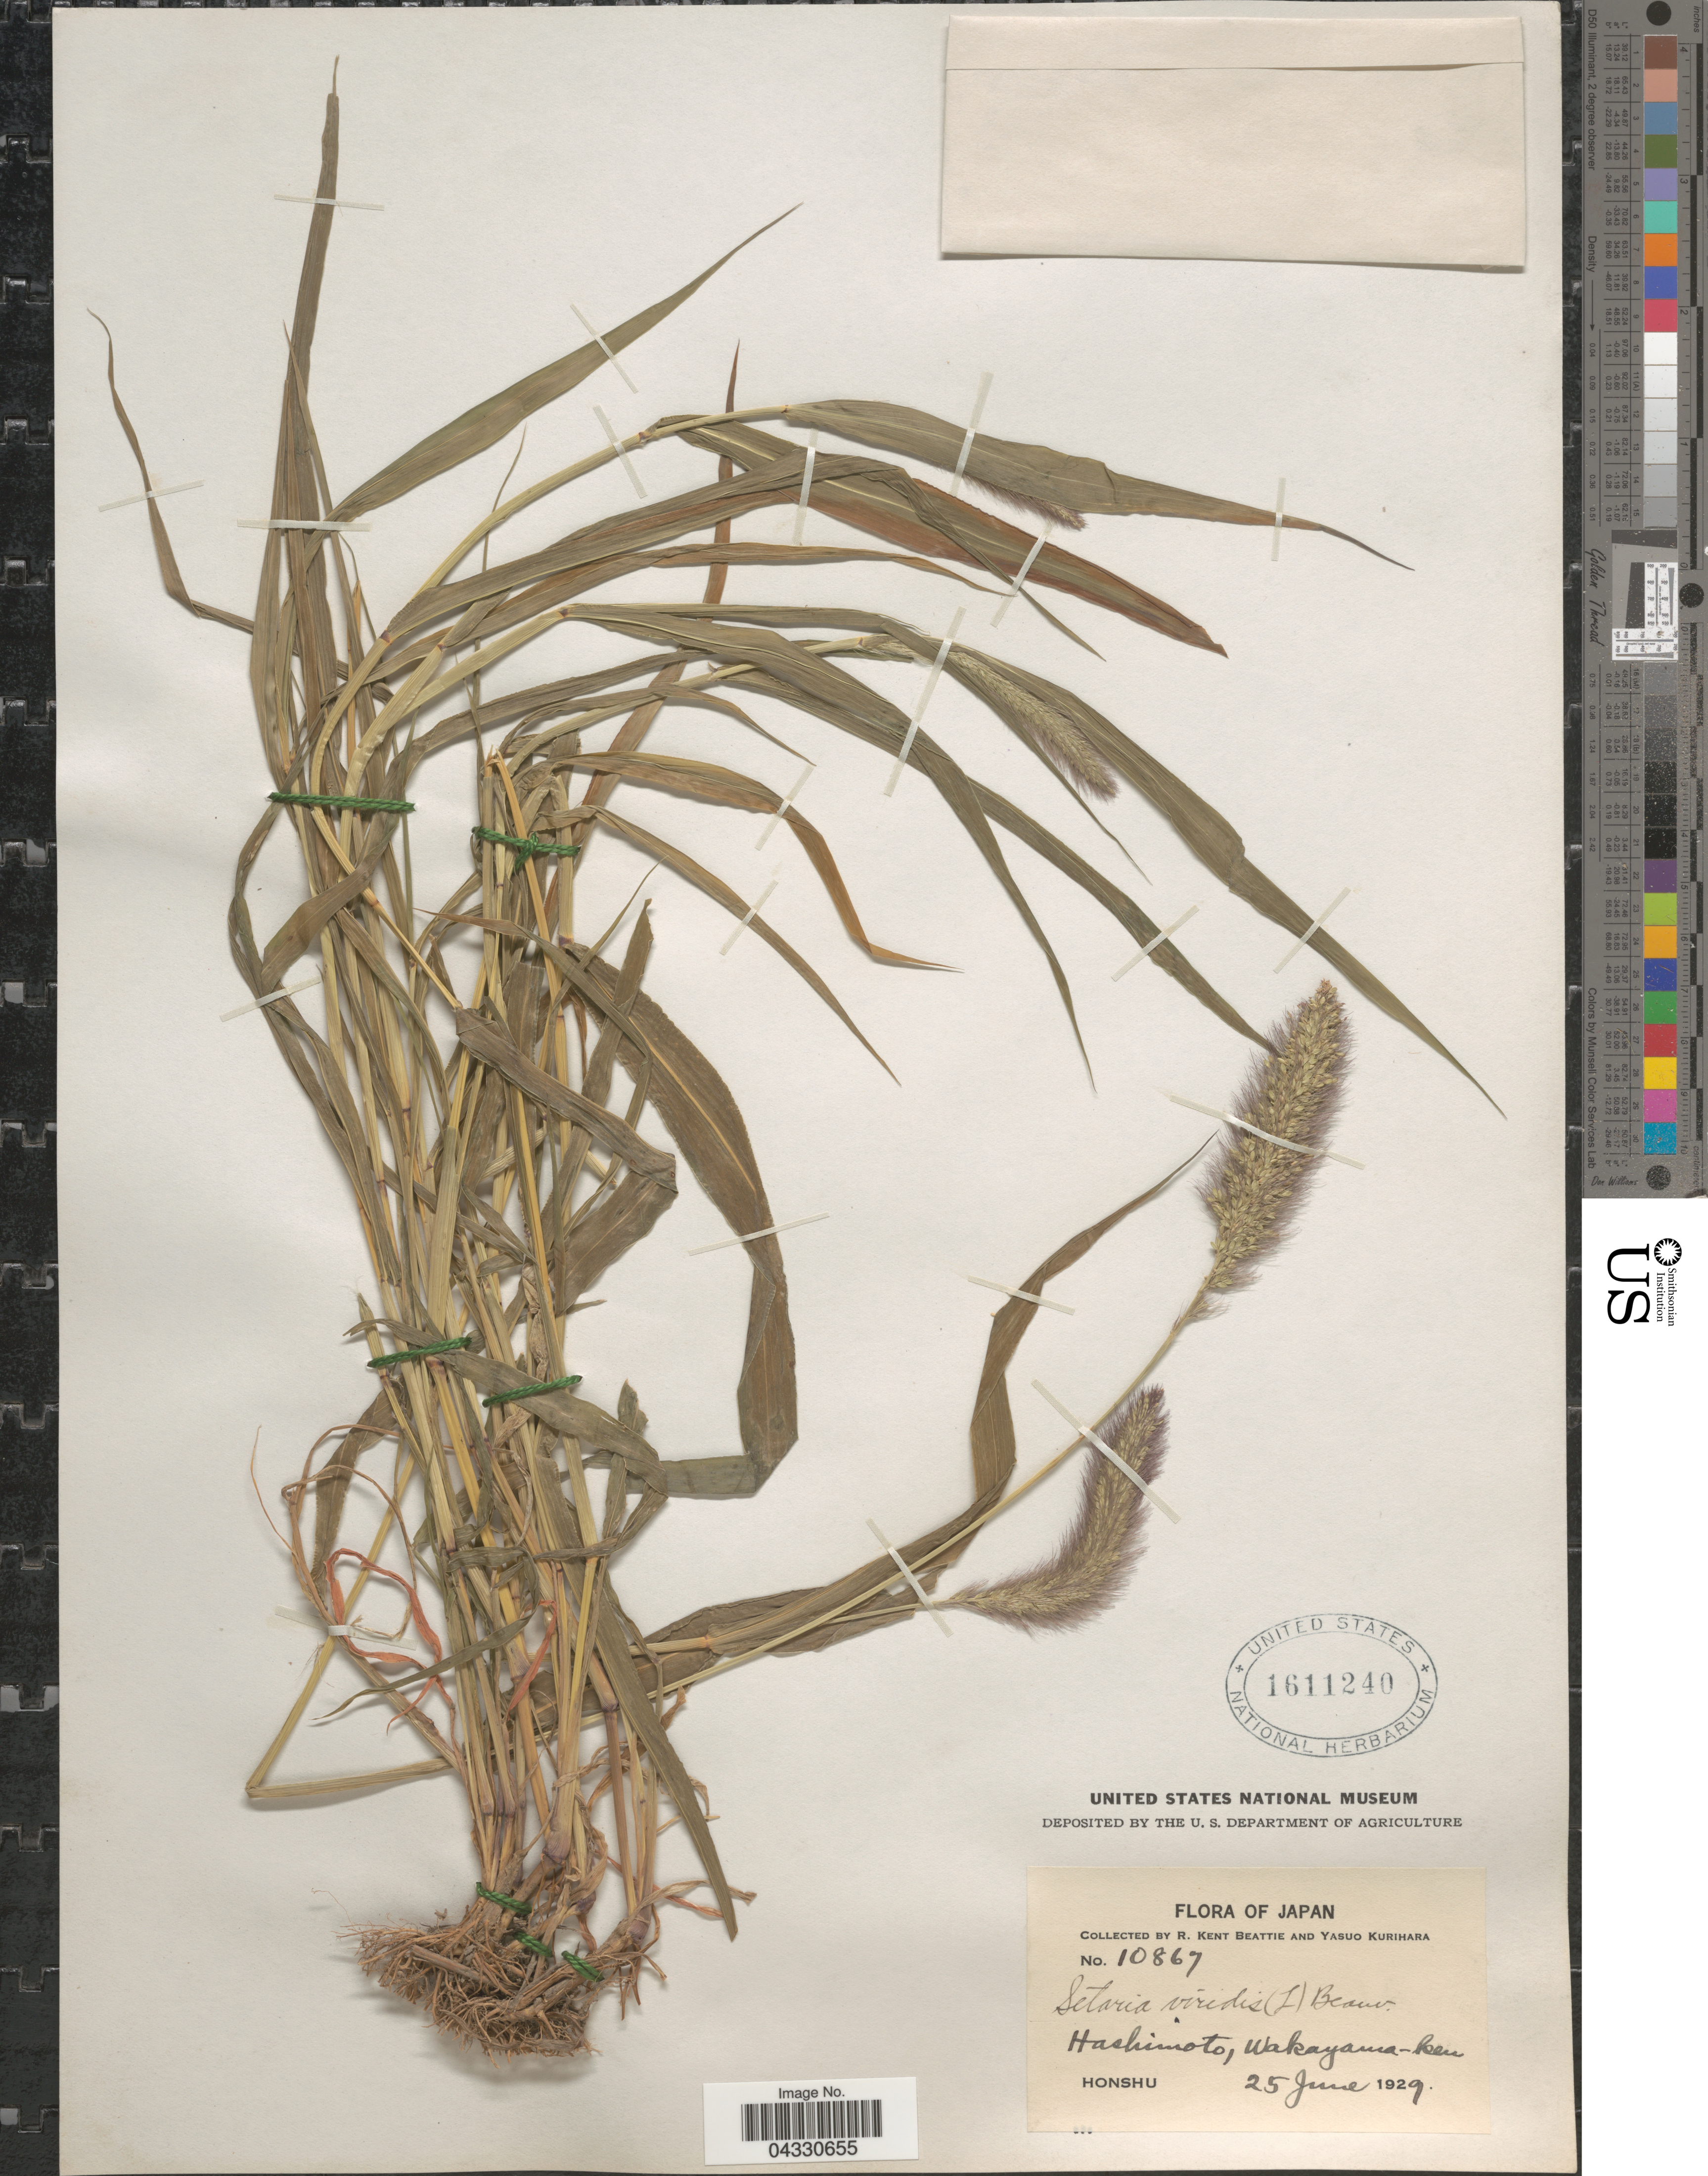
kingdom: Plantae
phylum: Tracheophyta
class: Liliopsida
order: Poales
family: Poaceae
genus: Setaria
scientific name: Setaria viridis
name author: (L.) P. Beauv.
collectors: R. K. Beattie & Y. Kurihara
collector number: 10867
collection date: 1929-06-25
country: Japan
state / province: Wakayama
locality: Hashimoto, Wakayama-ken. Honshu.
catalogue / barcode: US 1611240